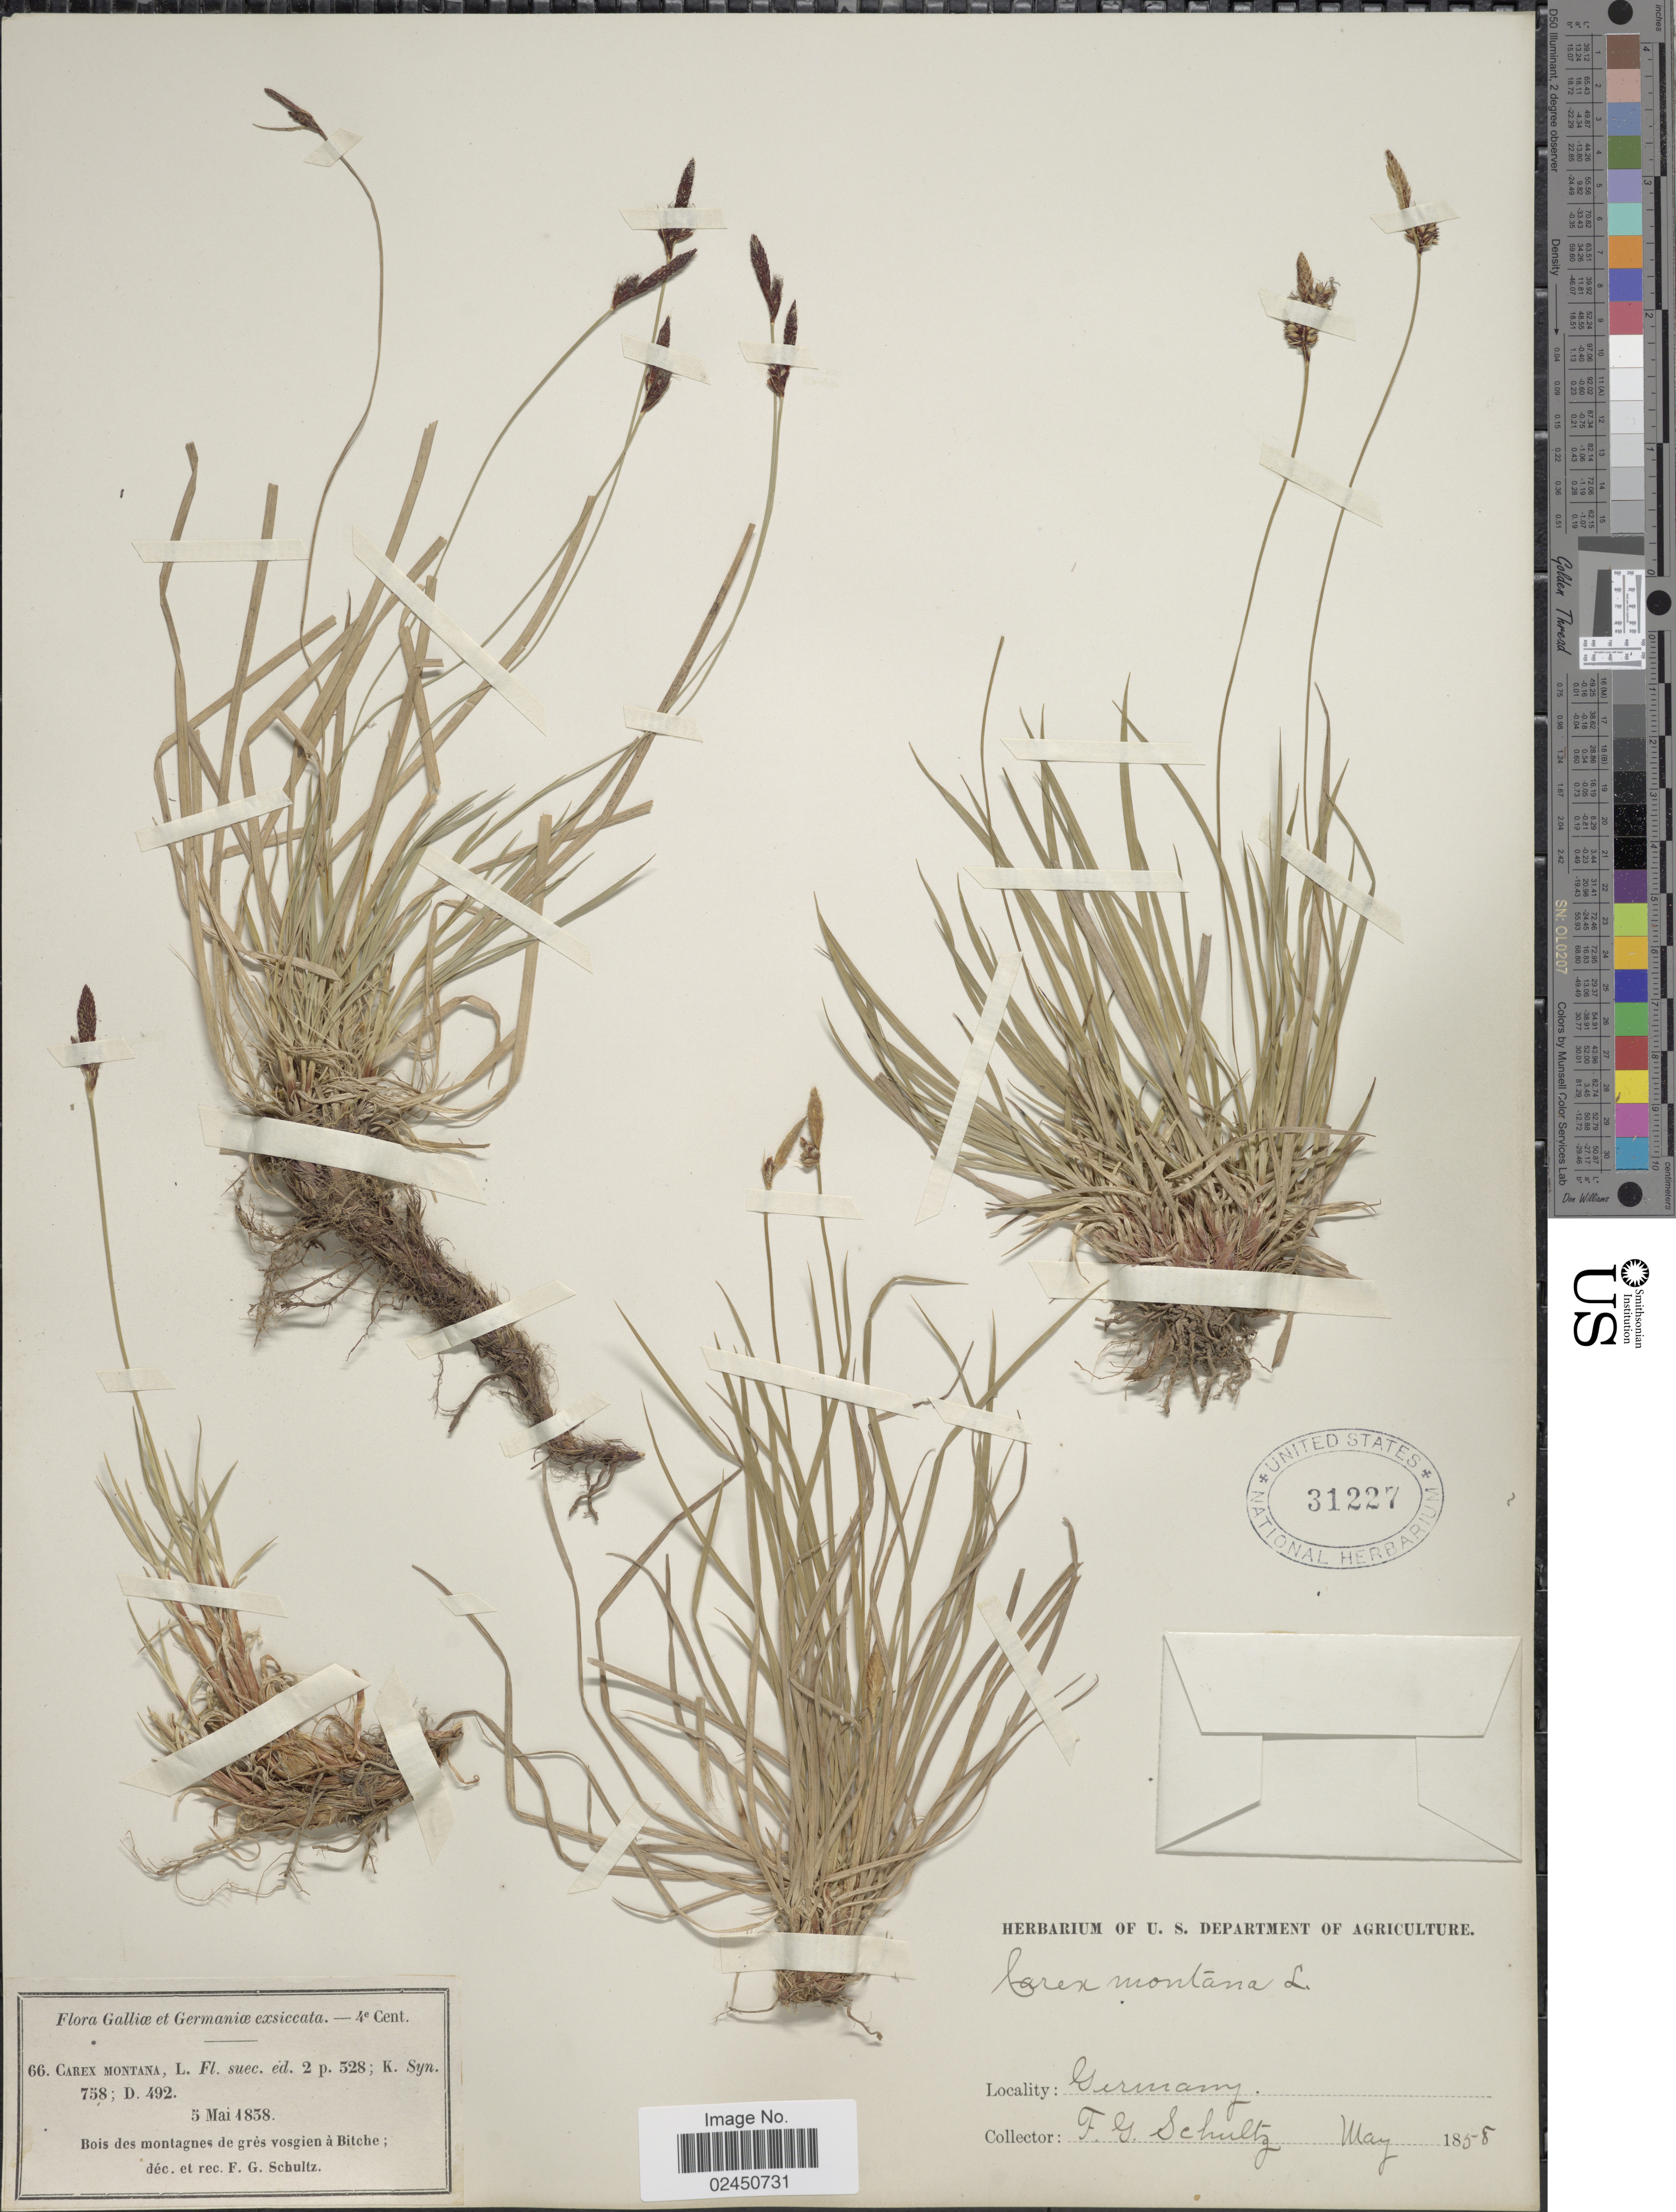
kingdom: Plantae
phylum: Tracheophyta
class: Liliopsida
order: Poales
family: Cyperaceae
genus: Carex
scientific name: Carex montana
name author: L.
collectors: F. Schultz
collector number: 66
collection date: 1858-05-05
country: Germany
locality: Montagnes de gres vosgien a Bitche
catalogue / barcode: US 31227